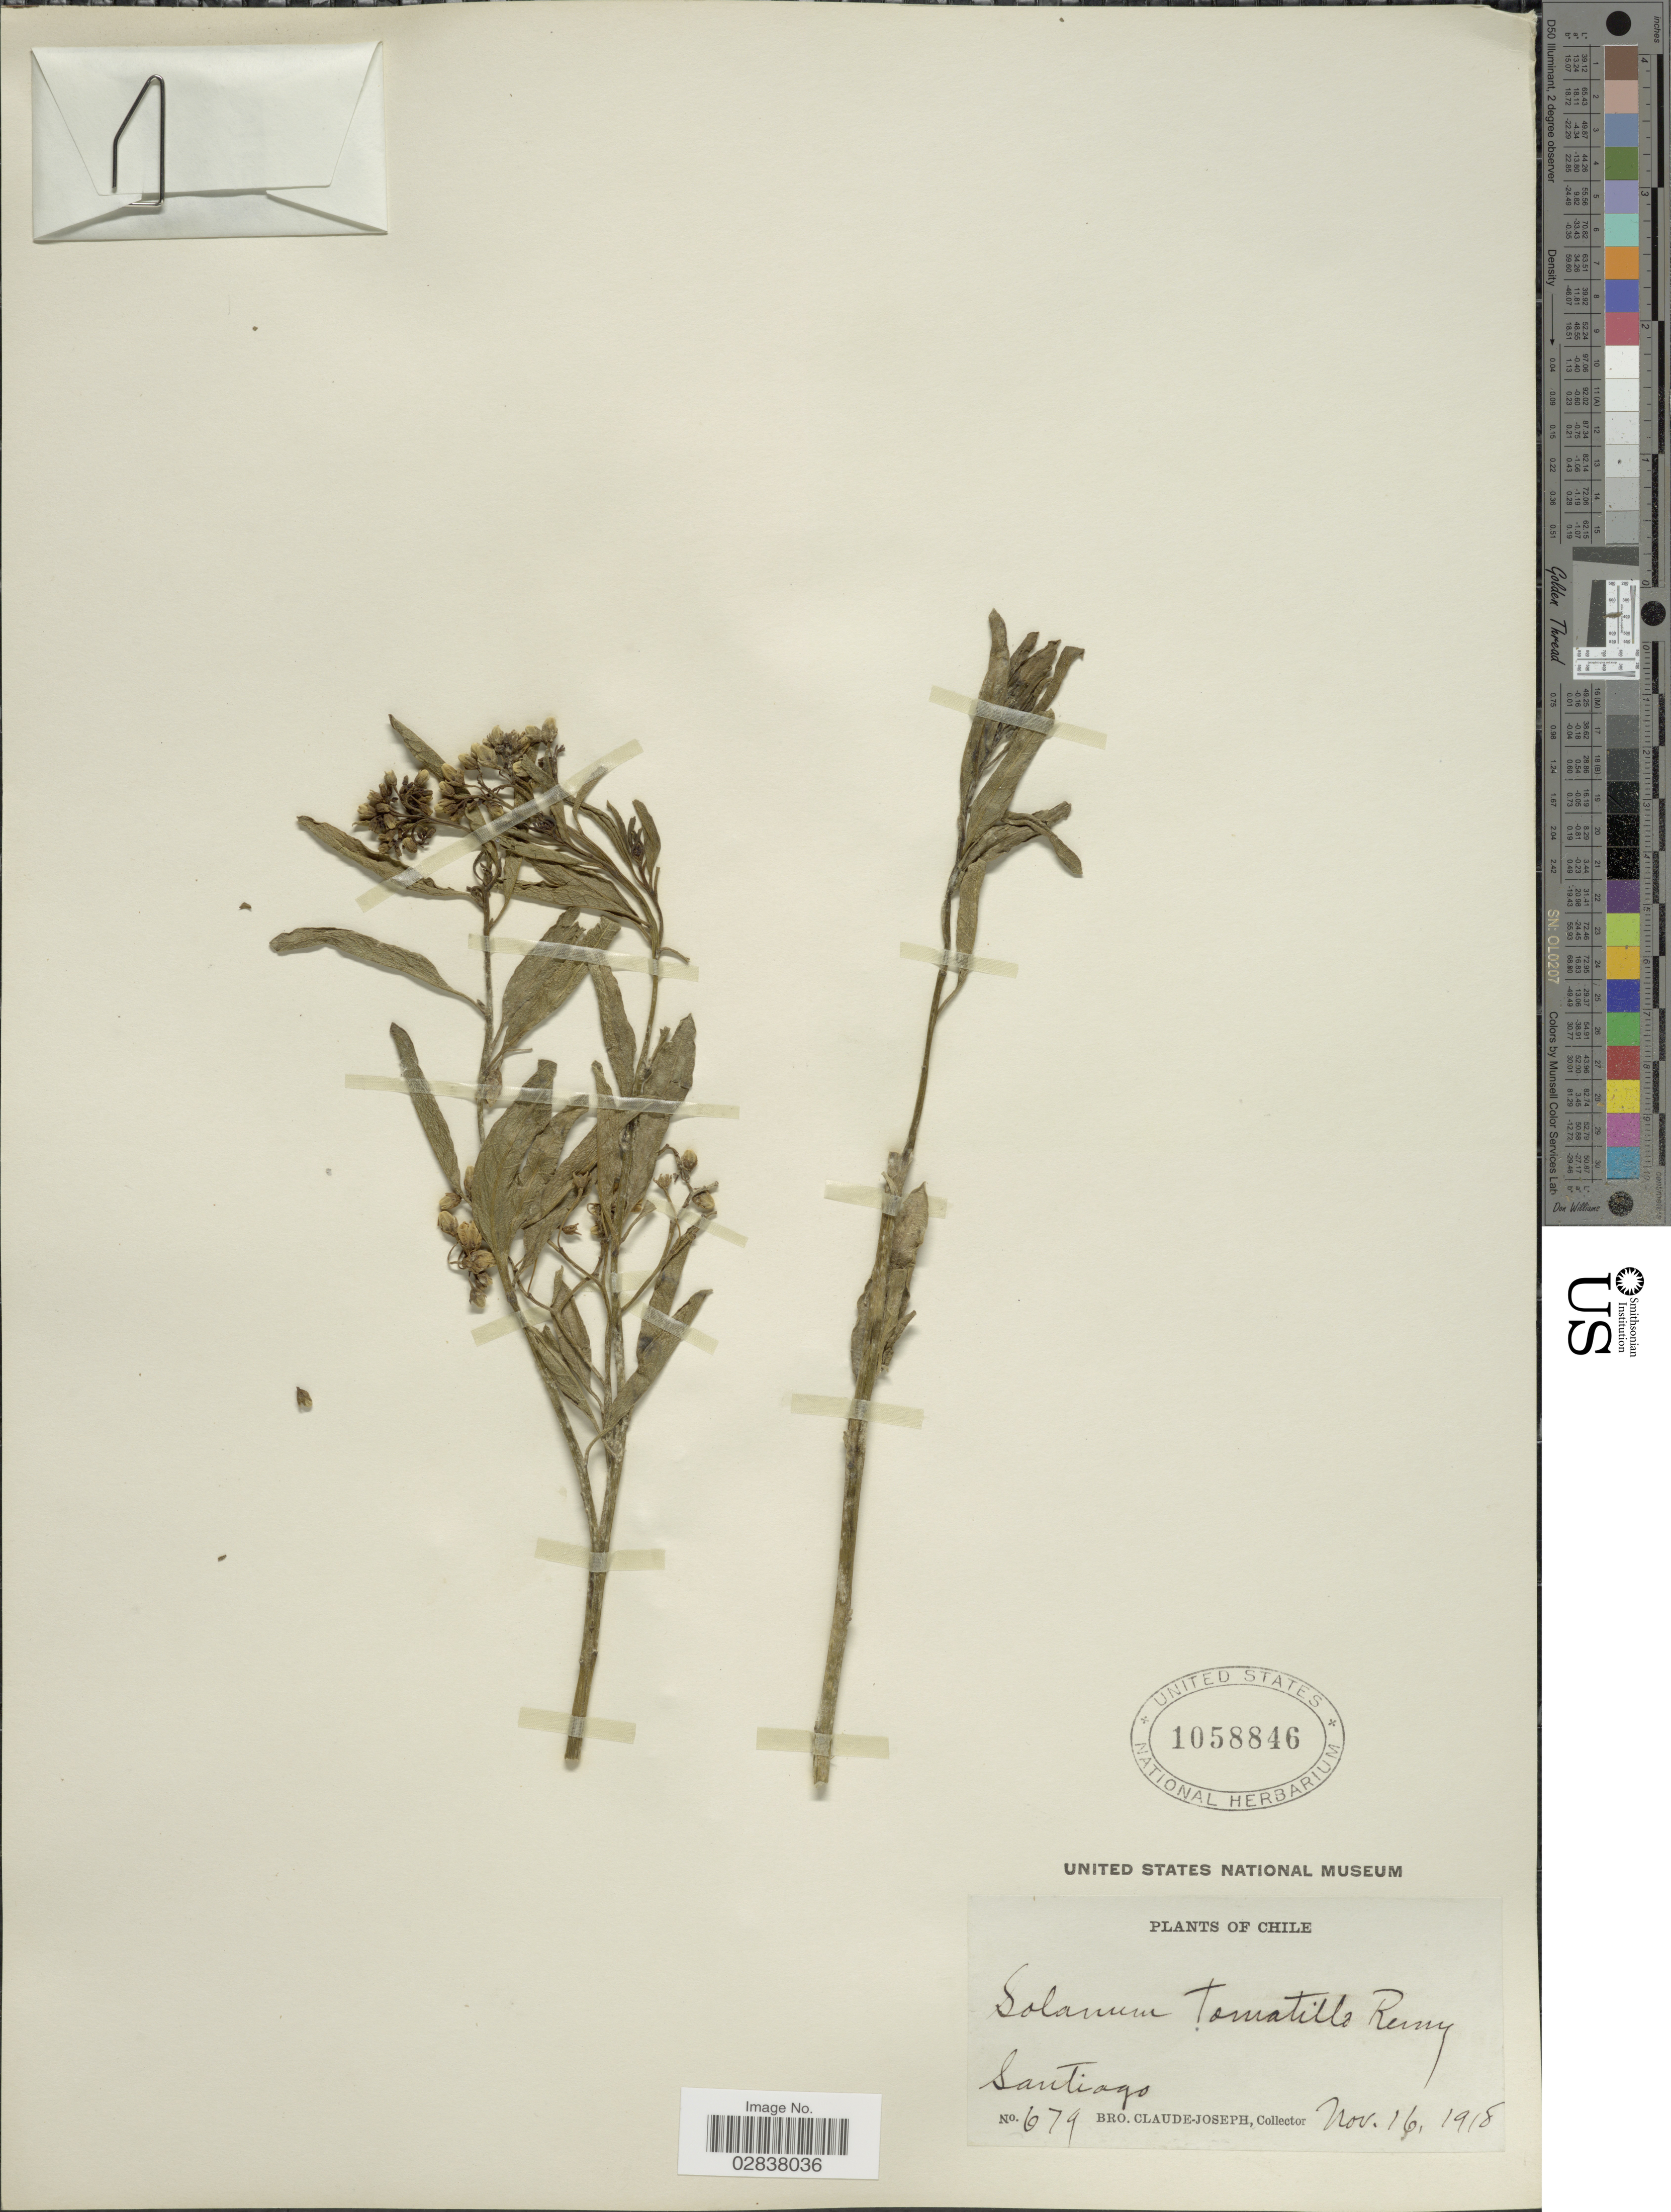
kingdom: Plantae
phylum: Tracheophyta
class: Magnoliopsida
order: Solanales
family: Solanaceae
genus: Solanum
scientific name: Solanum ligustrinum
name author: Lodd.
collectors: Bro. Claude-Joseph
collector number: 679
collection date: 1918-11-16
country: Chile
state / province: Región Metropolitana (RM)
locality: Santiago.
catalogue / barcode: US 1058846